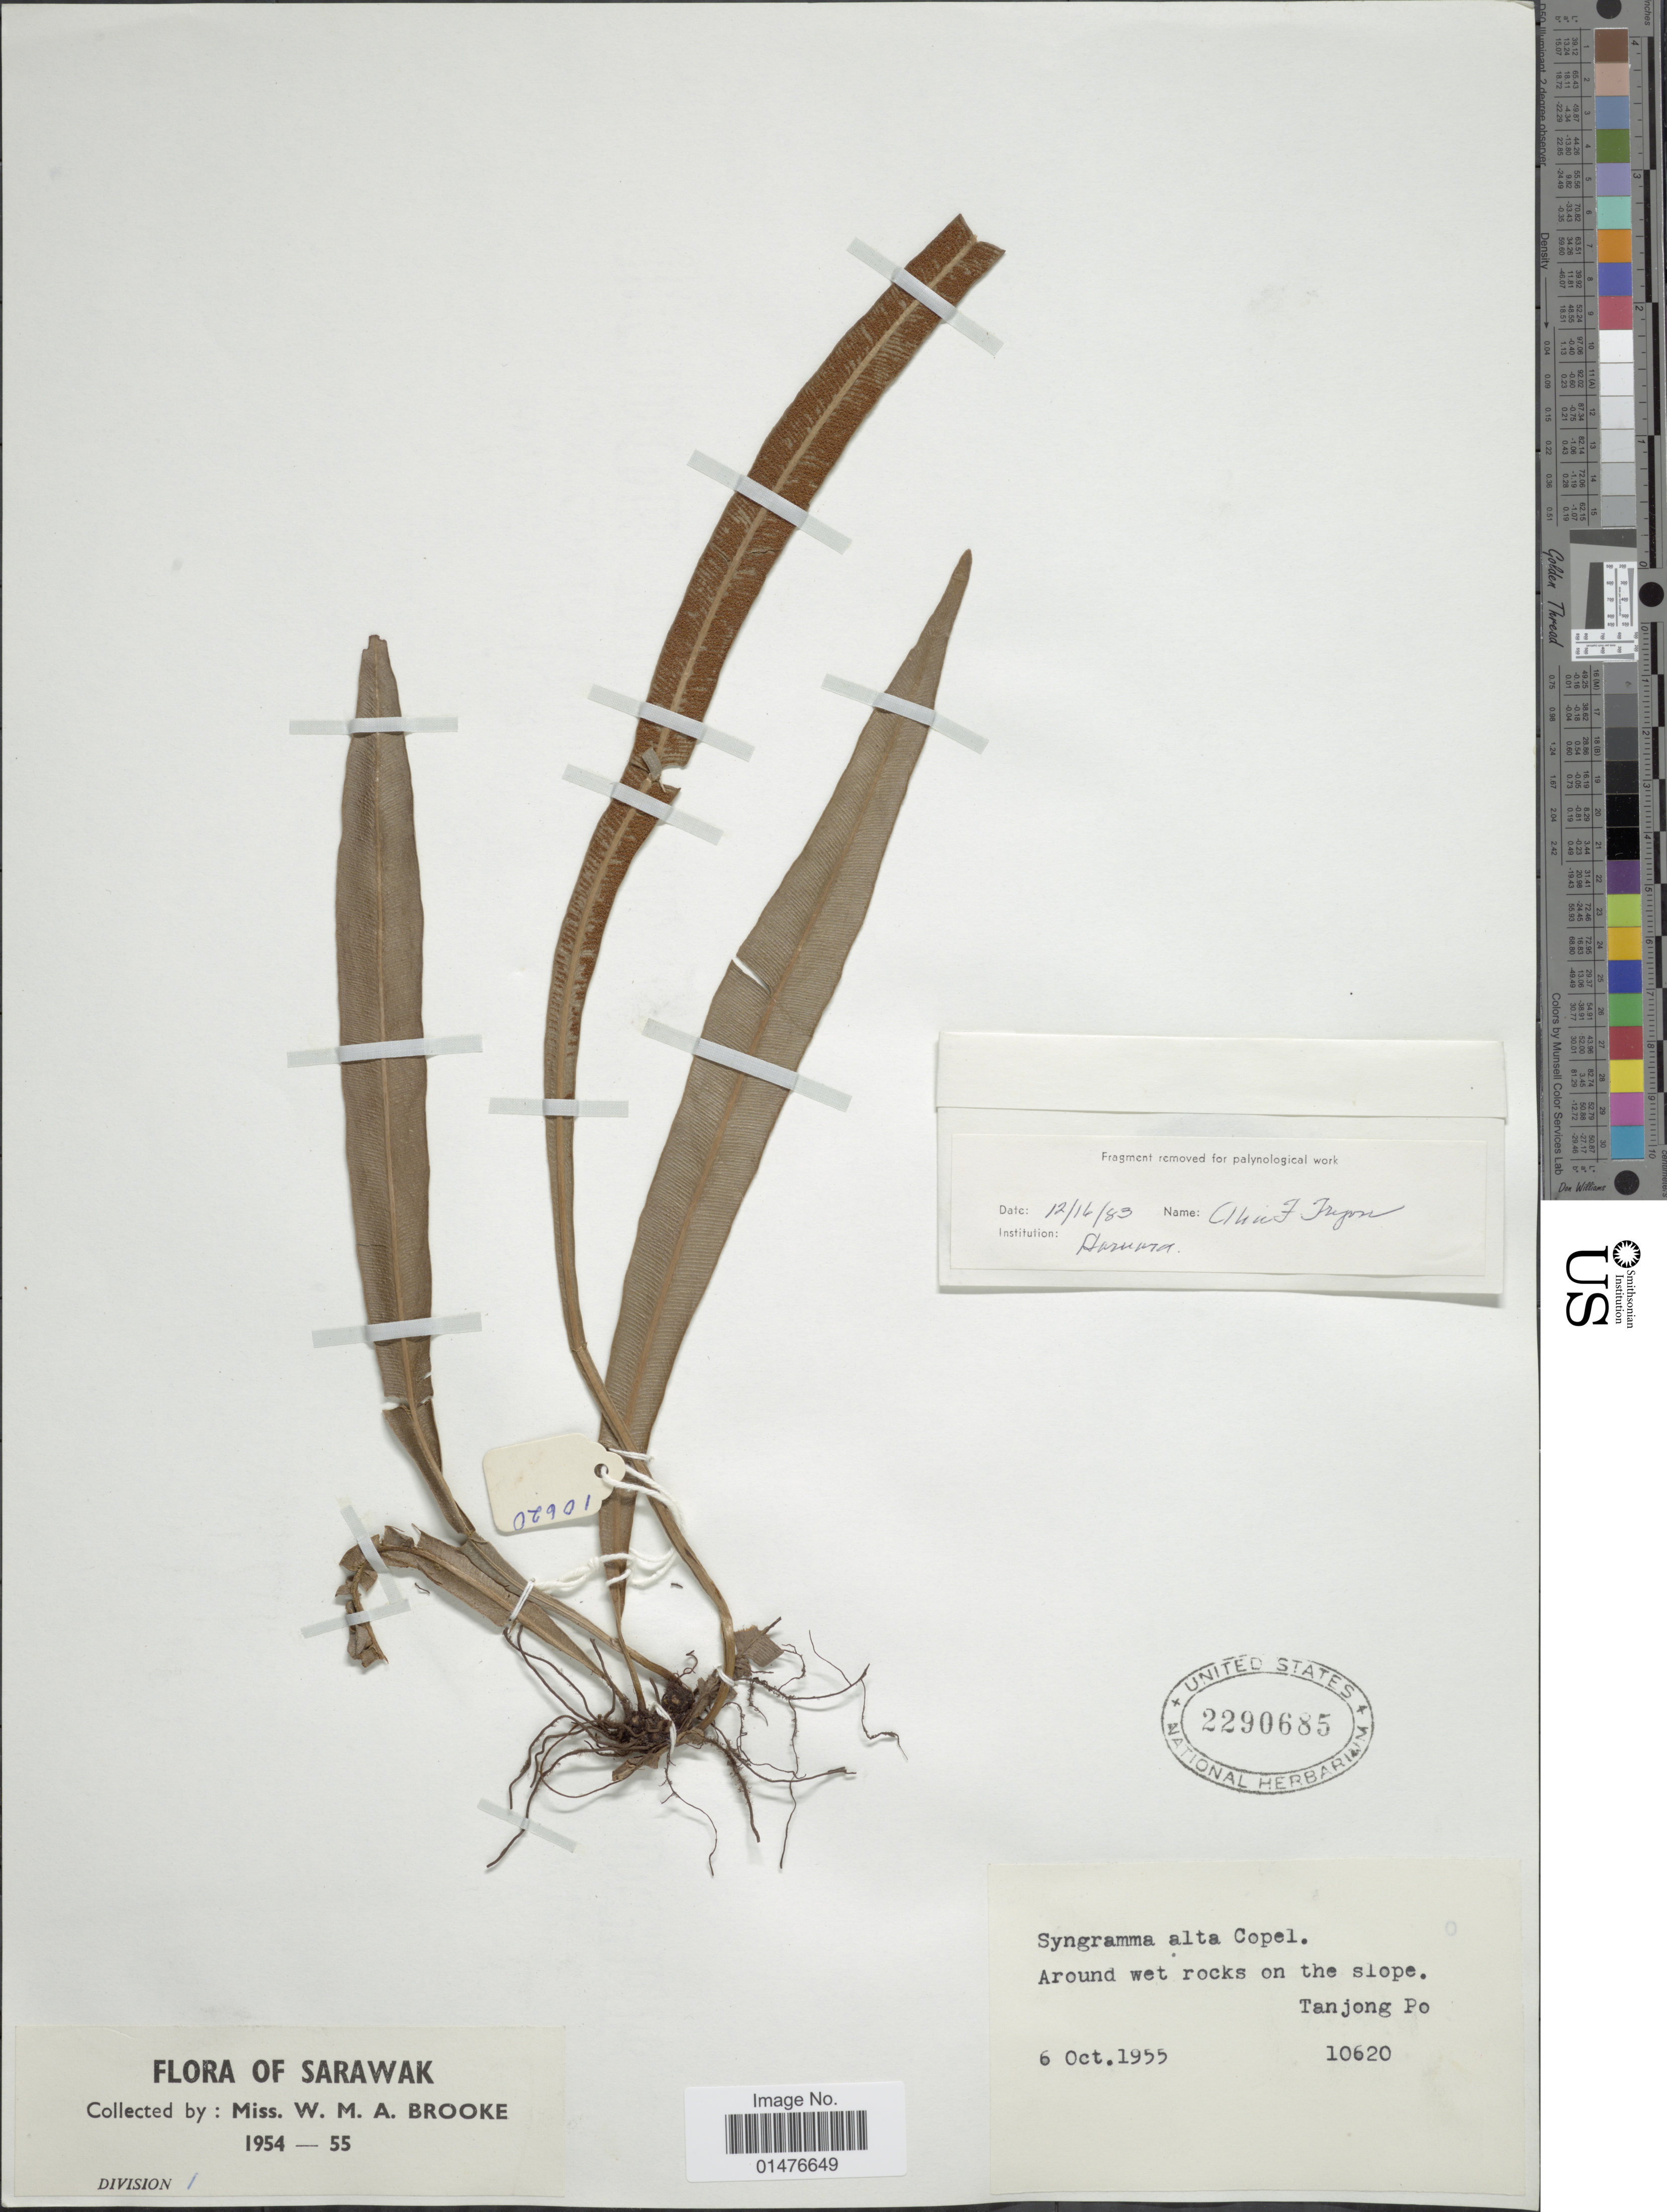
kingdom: Plantae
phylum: Tracheophyta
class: Polypodiopsida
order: Polypodiales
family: Pteridaceae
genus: Syngramma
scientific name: Syngramma alta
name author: Copel.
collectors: W. Brooke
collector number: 10620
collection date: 1955-10-06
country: Malaysia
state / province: Sarawak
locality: Around wet rocks on the slope, Tanjong Po, Sarawak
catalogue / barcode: US 2290685